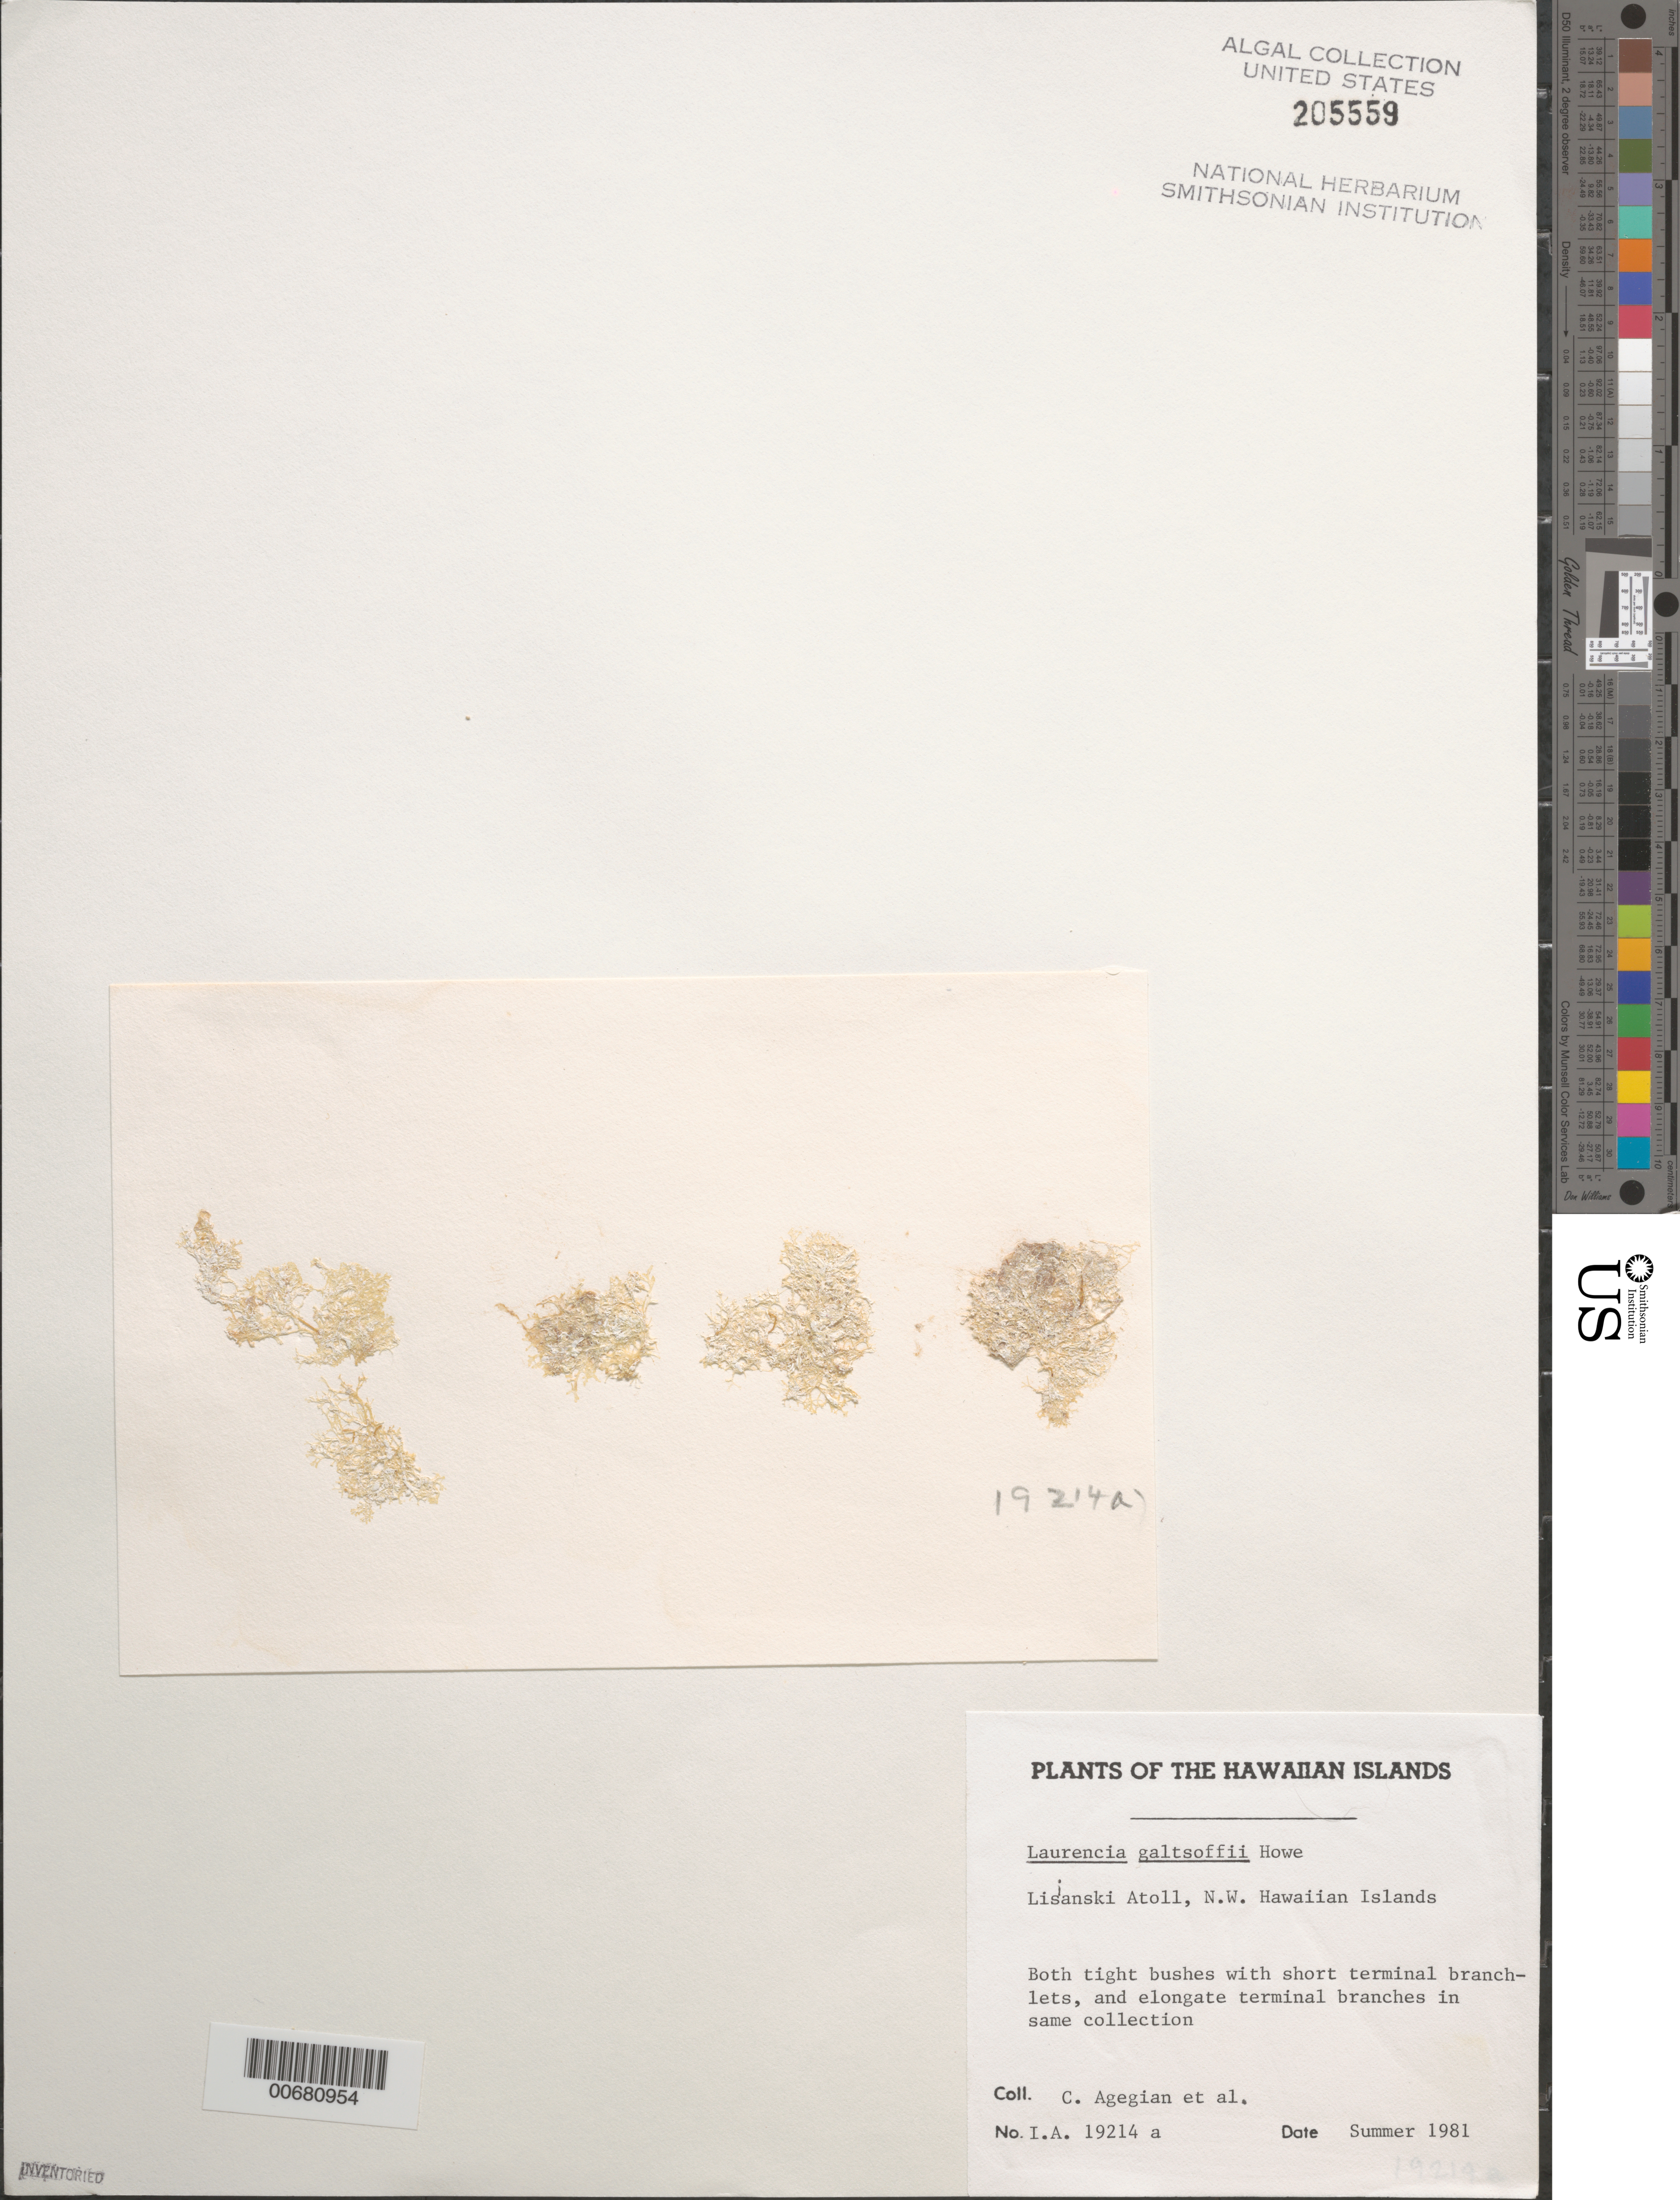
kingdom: Plantae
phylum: Rhodophyta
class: Florideophyceae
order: Ceramiales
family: Rhodomelaceae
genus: Laurencia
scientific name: Laurencia galtsoffii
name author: M. Howe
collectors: C. Agegian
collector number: IAA 19214a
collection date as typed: Sum 1981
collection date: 1981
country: United States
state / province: Hawaii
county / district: Honolulu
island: Lisianski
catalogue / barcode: US 205559